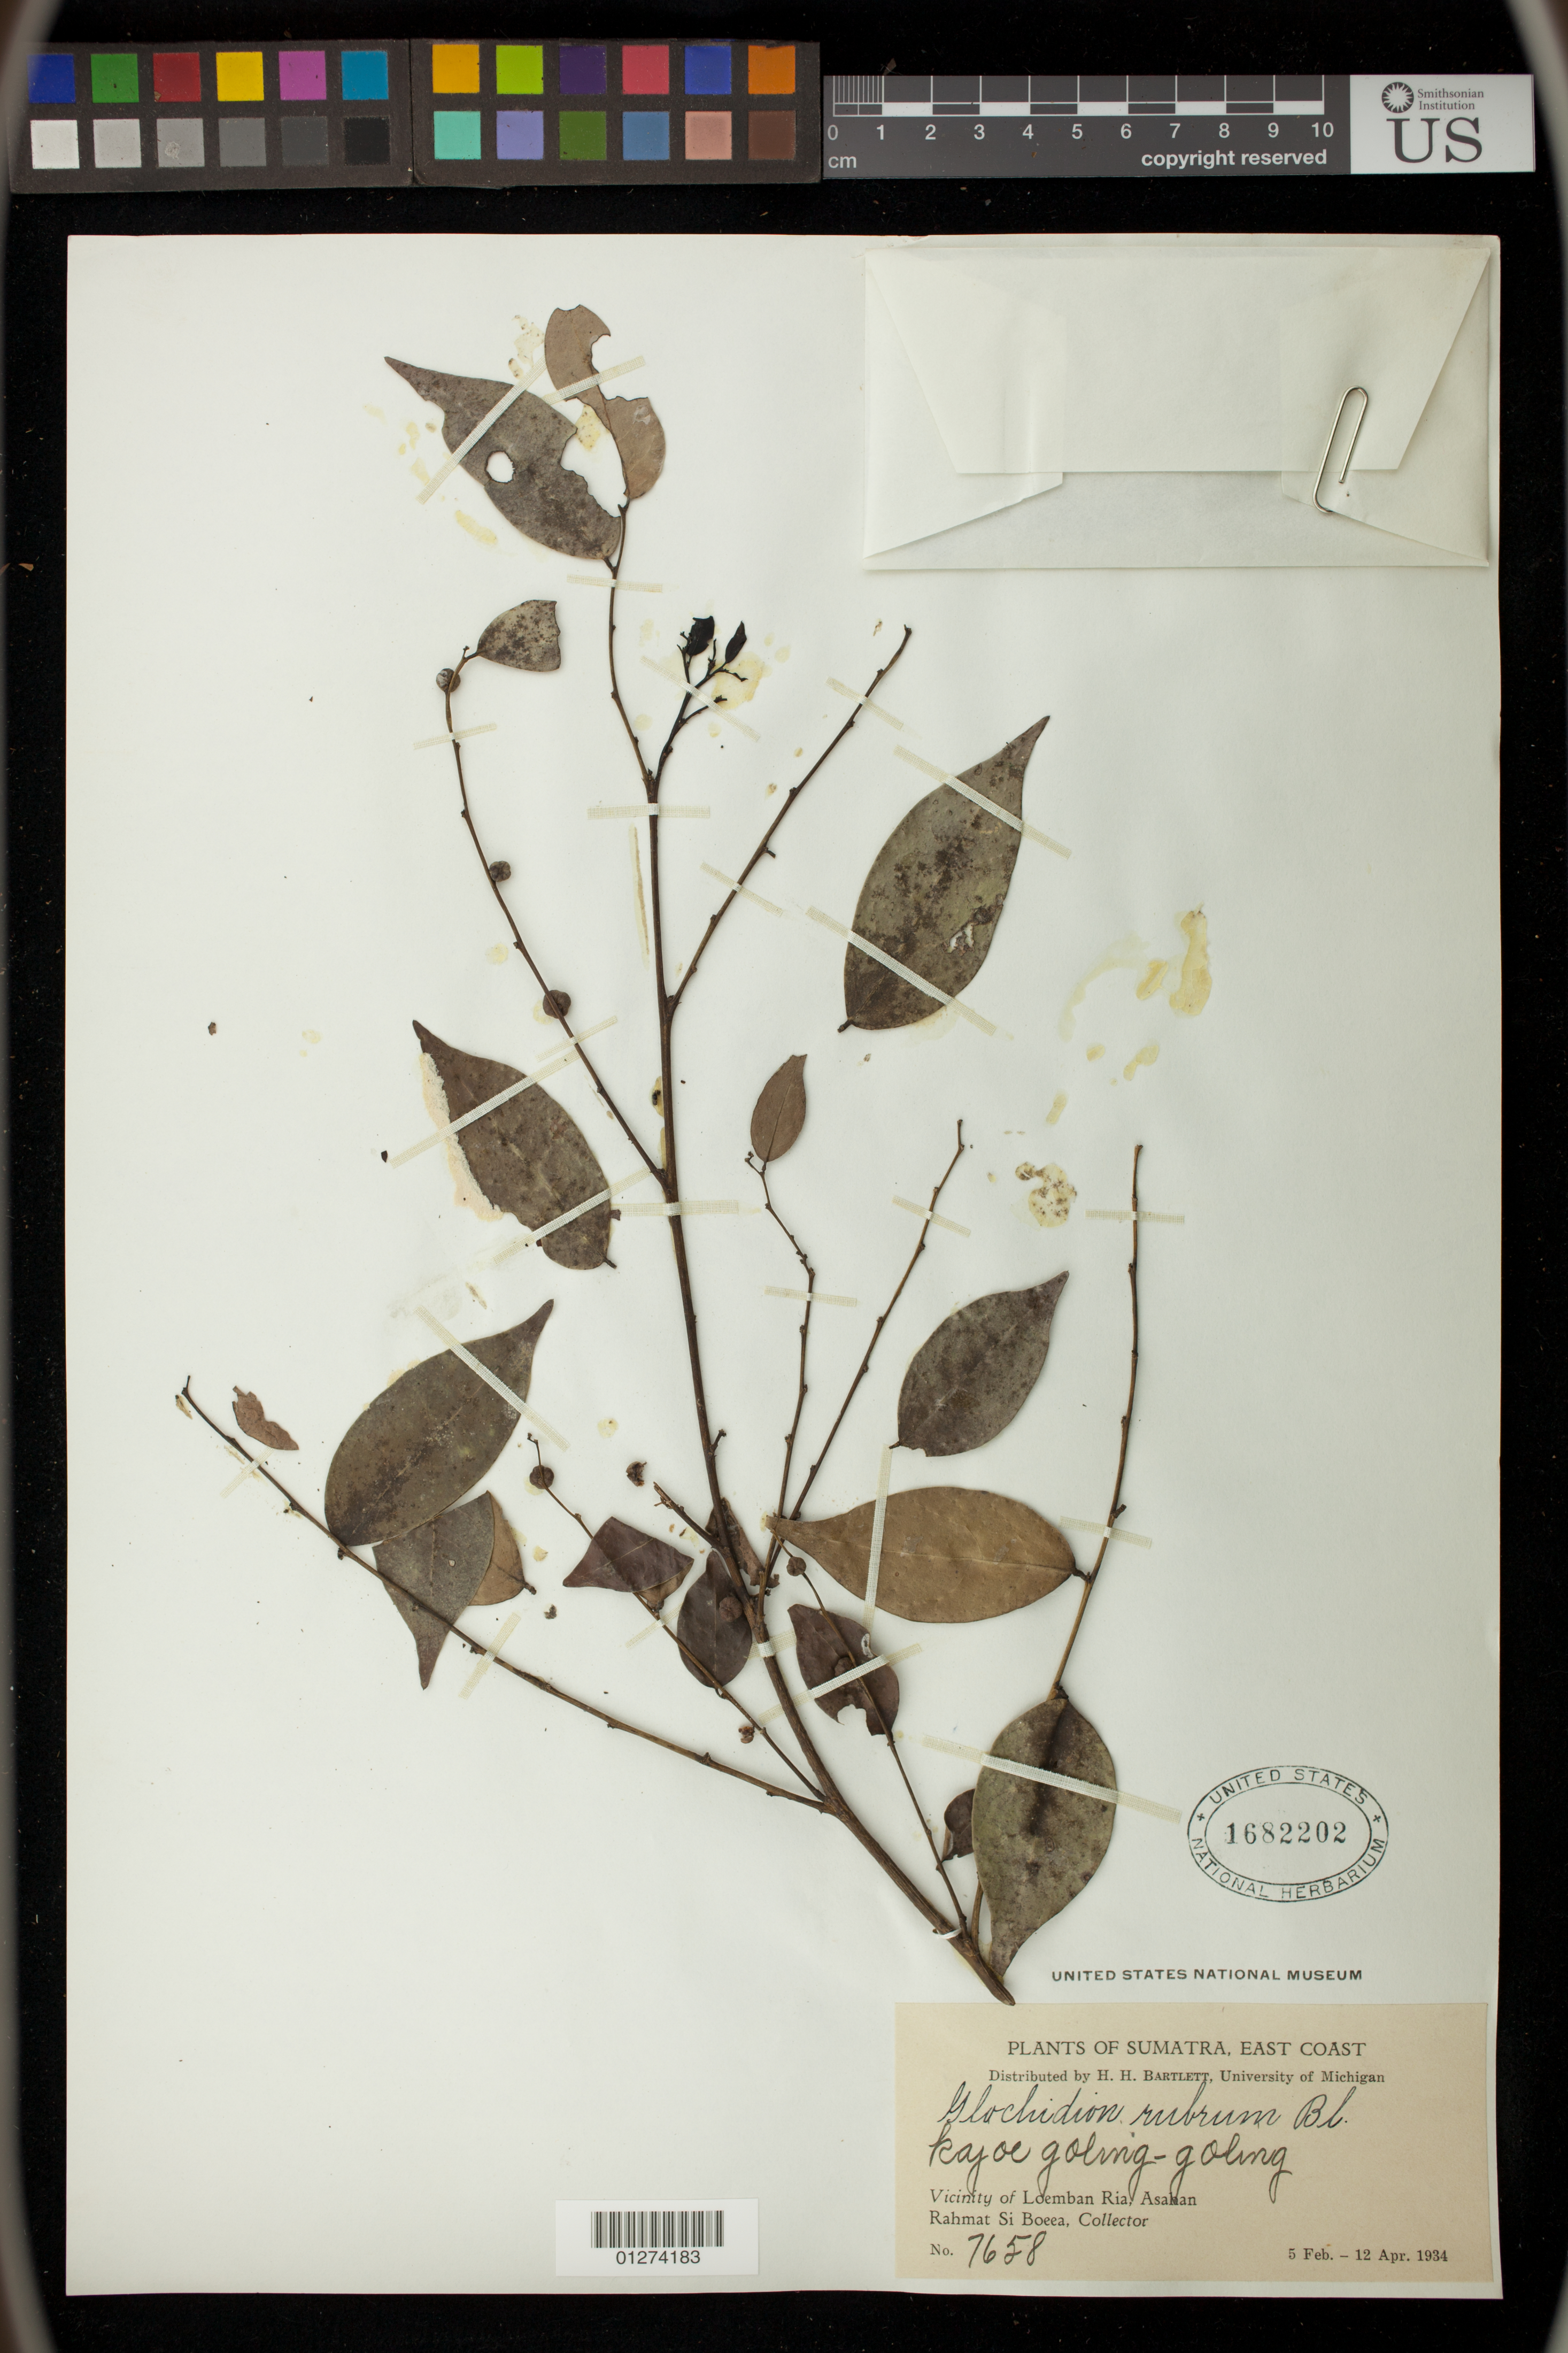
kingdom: Plantae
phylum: Tracheophyta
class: Magnoliopsida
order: Malpighiales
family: Phyllanthaceae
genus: Glochidion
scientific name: Glochidion rubrum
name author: Blume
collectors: Rahmat Si Boeea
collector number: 7658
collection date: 1934-02-05/1934-04-12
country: Indonesia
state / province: Sumatra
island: Sumatra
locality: Sumatra, East Coast. Vicinity of Loemban Ria [Lumban Ria-ria], Asahan, North Sumatra.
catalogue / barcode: US 1682202